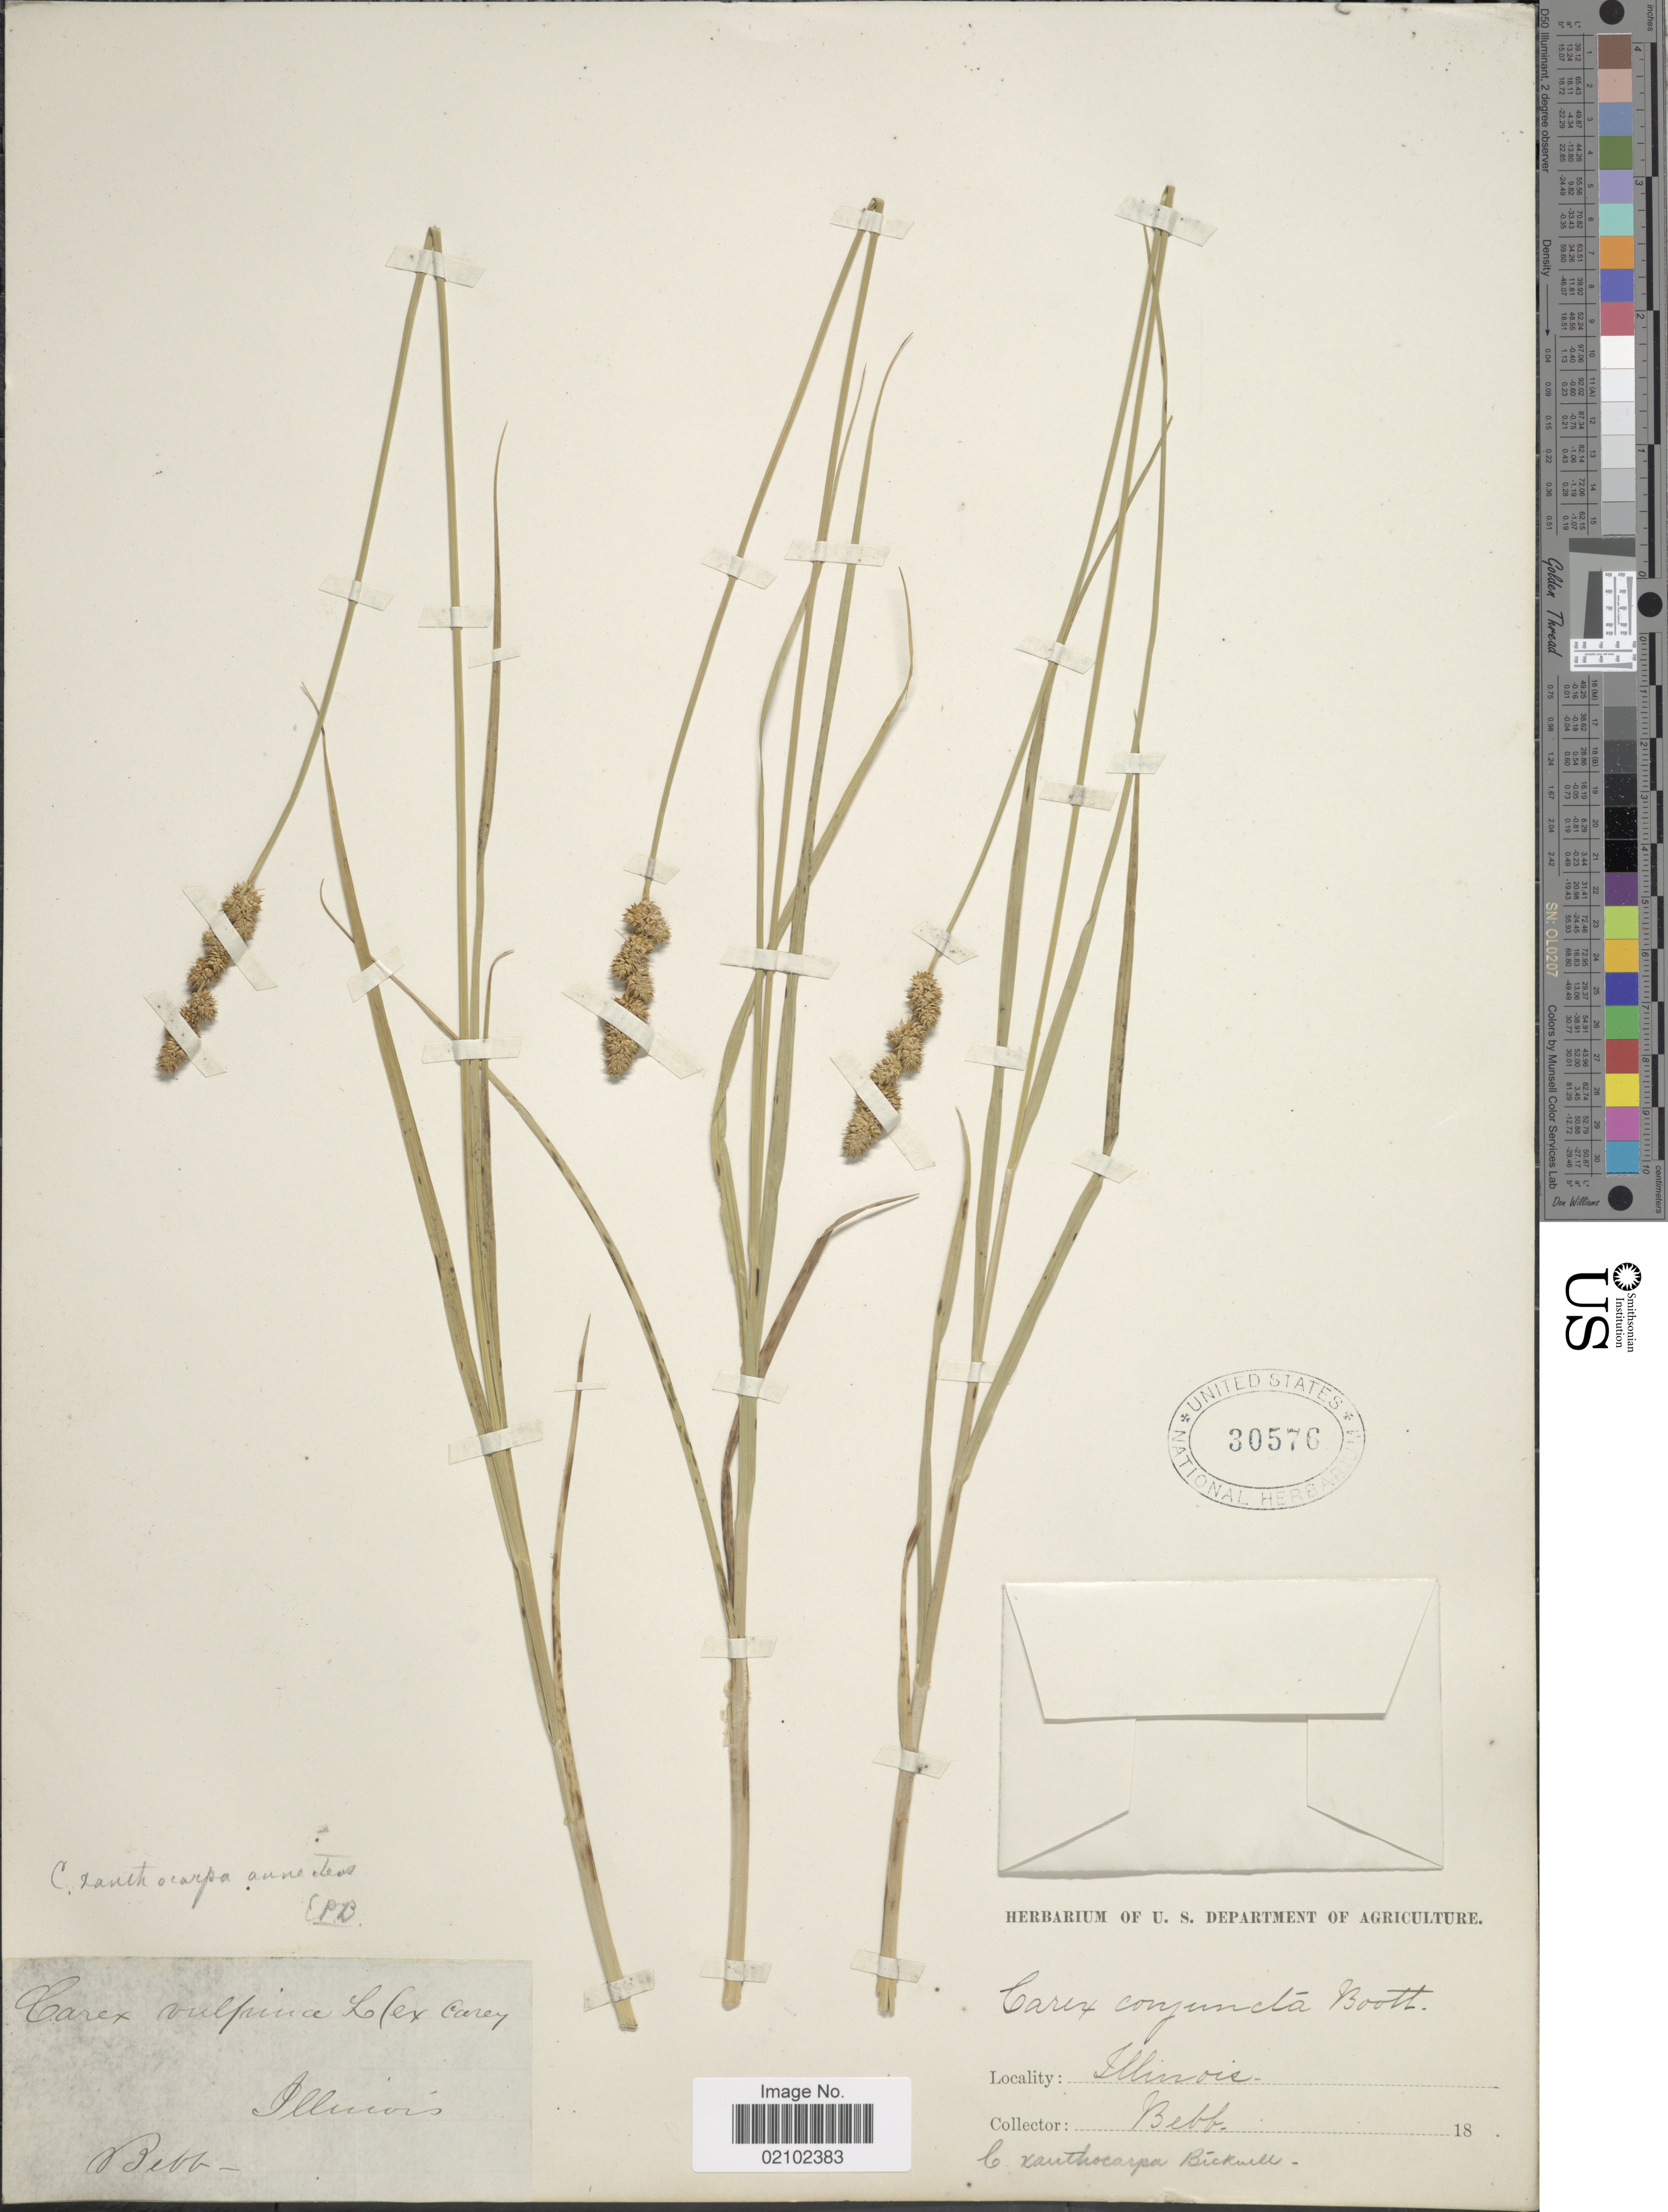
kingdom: Plantae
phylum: Tracheophyta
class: Liliopsida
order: Poales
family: Cyperaceae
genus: Carex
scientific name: Carex annectens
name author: (E.P. Bicknell) E.P. Bicknell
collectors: -. Bebb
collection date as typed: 18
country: United States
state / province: Illinois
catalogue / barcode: US 30576